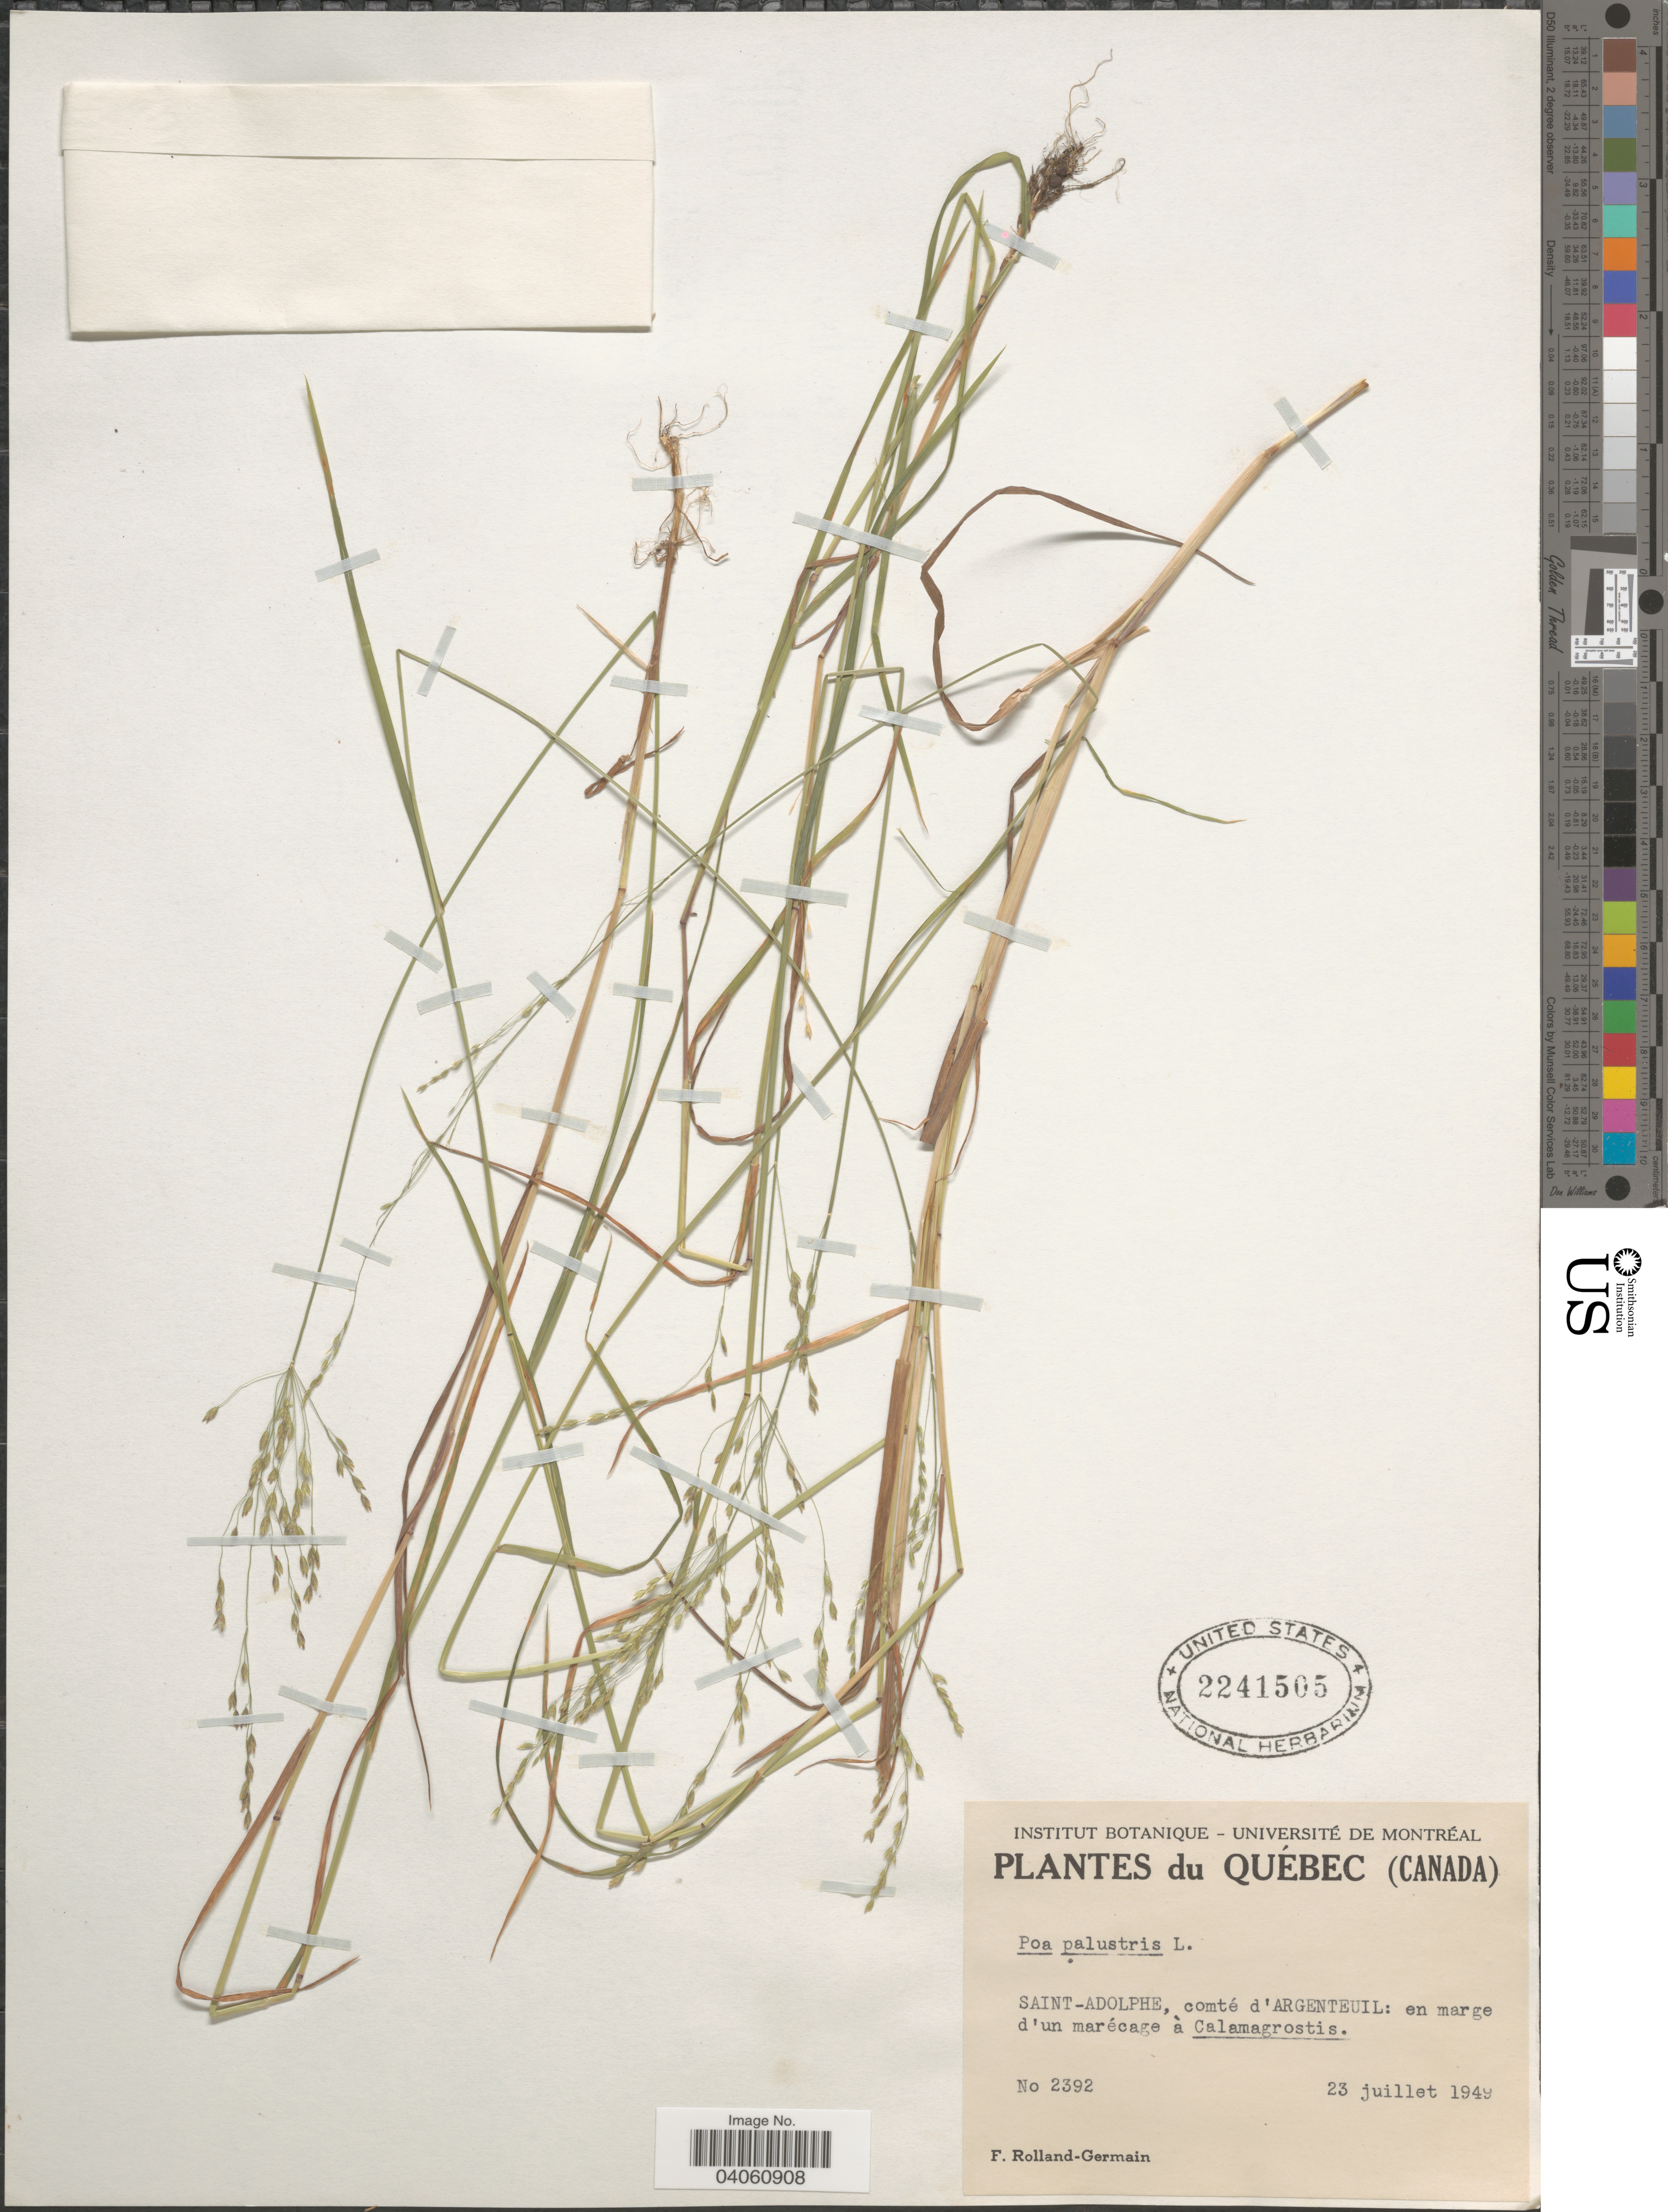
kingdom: Plantae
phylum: Tracheophyta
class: Liliopsida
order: Poales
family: Poaceae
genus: Poa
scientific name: Poa palustris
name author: L.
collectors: Rolland-Germain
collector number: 2392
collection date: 1949-07-23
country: Canada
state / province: Quebec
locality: Saint-Adolphe, comté d'Argenteuil.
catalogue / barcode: US 2241505